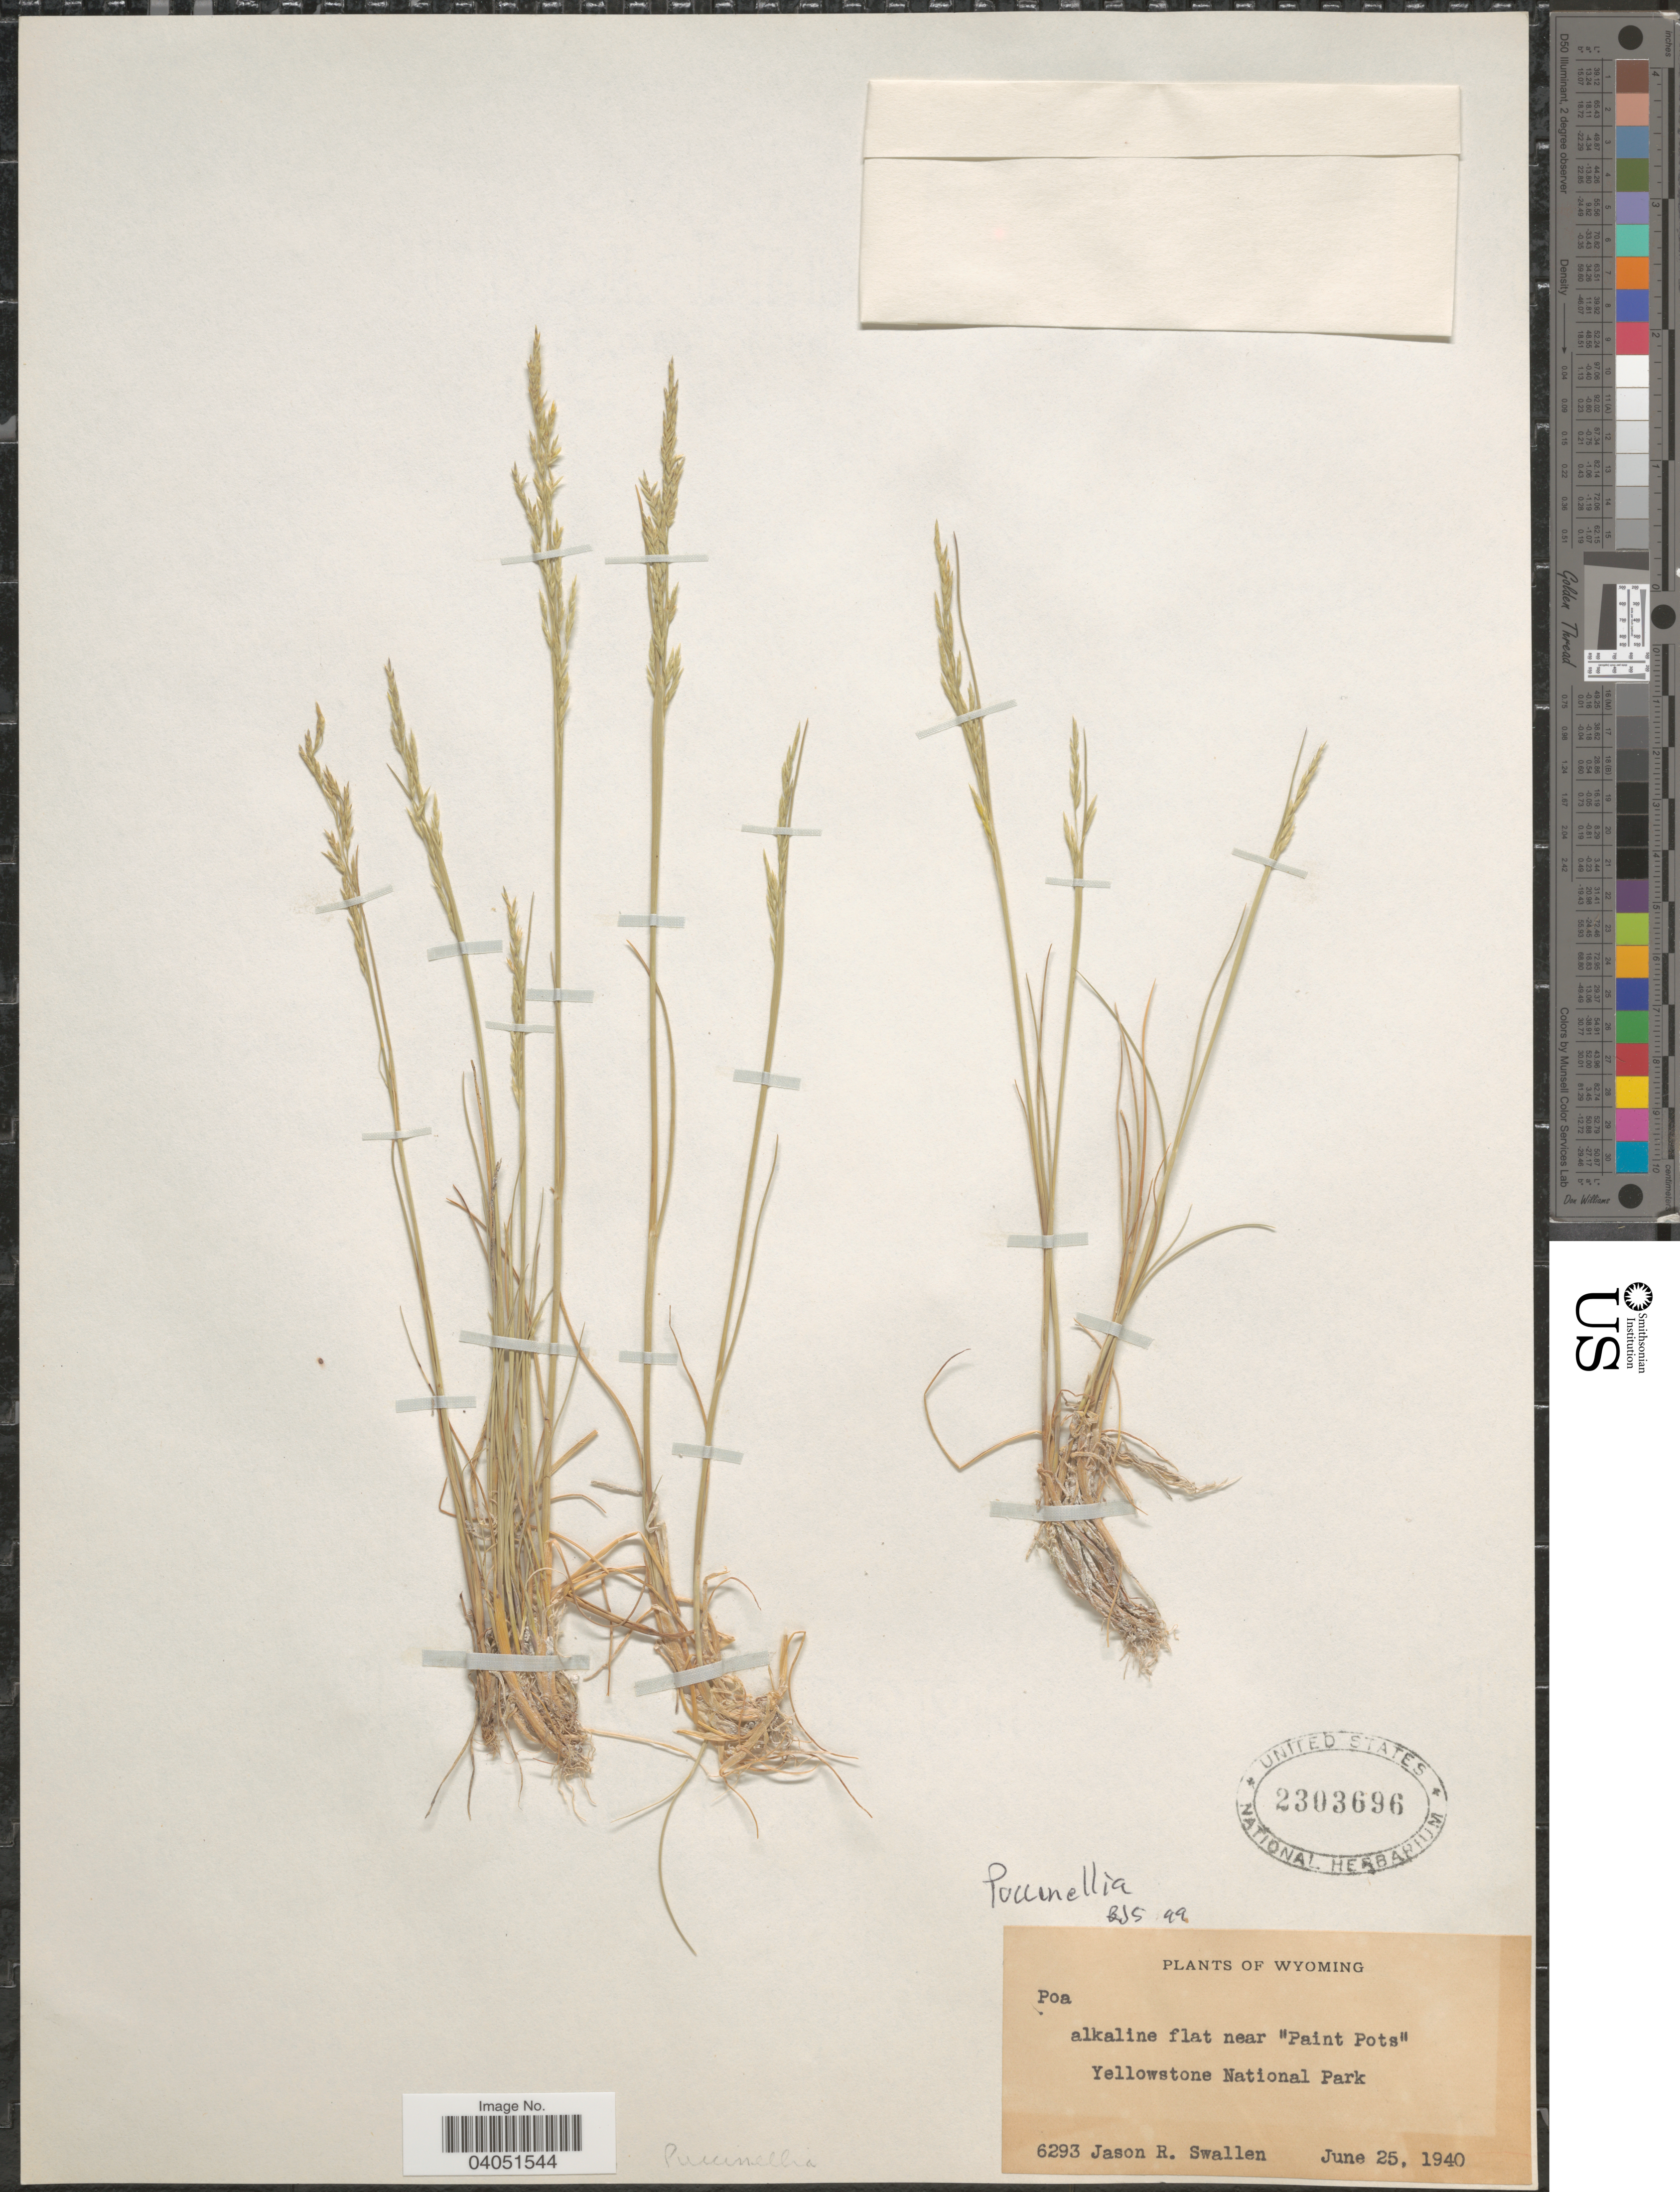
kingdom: Plantae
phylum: Tracheophyta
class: Liliopsida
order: Poales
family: Poaceae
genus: Puccinellia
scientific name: Puccinellia sp.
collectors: J. R. Swallen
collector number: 6293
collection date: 1940-06-25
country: United States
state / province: Wyoming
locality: Alkaline flat near "Paint Pots" Yellowstone National Park.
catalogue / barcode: US 2303696